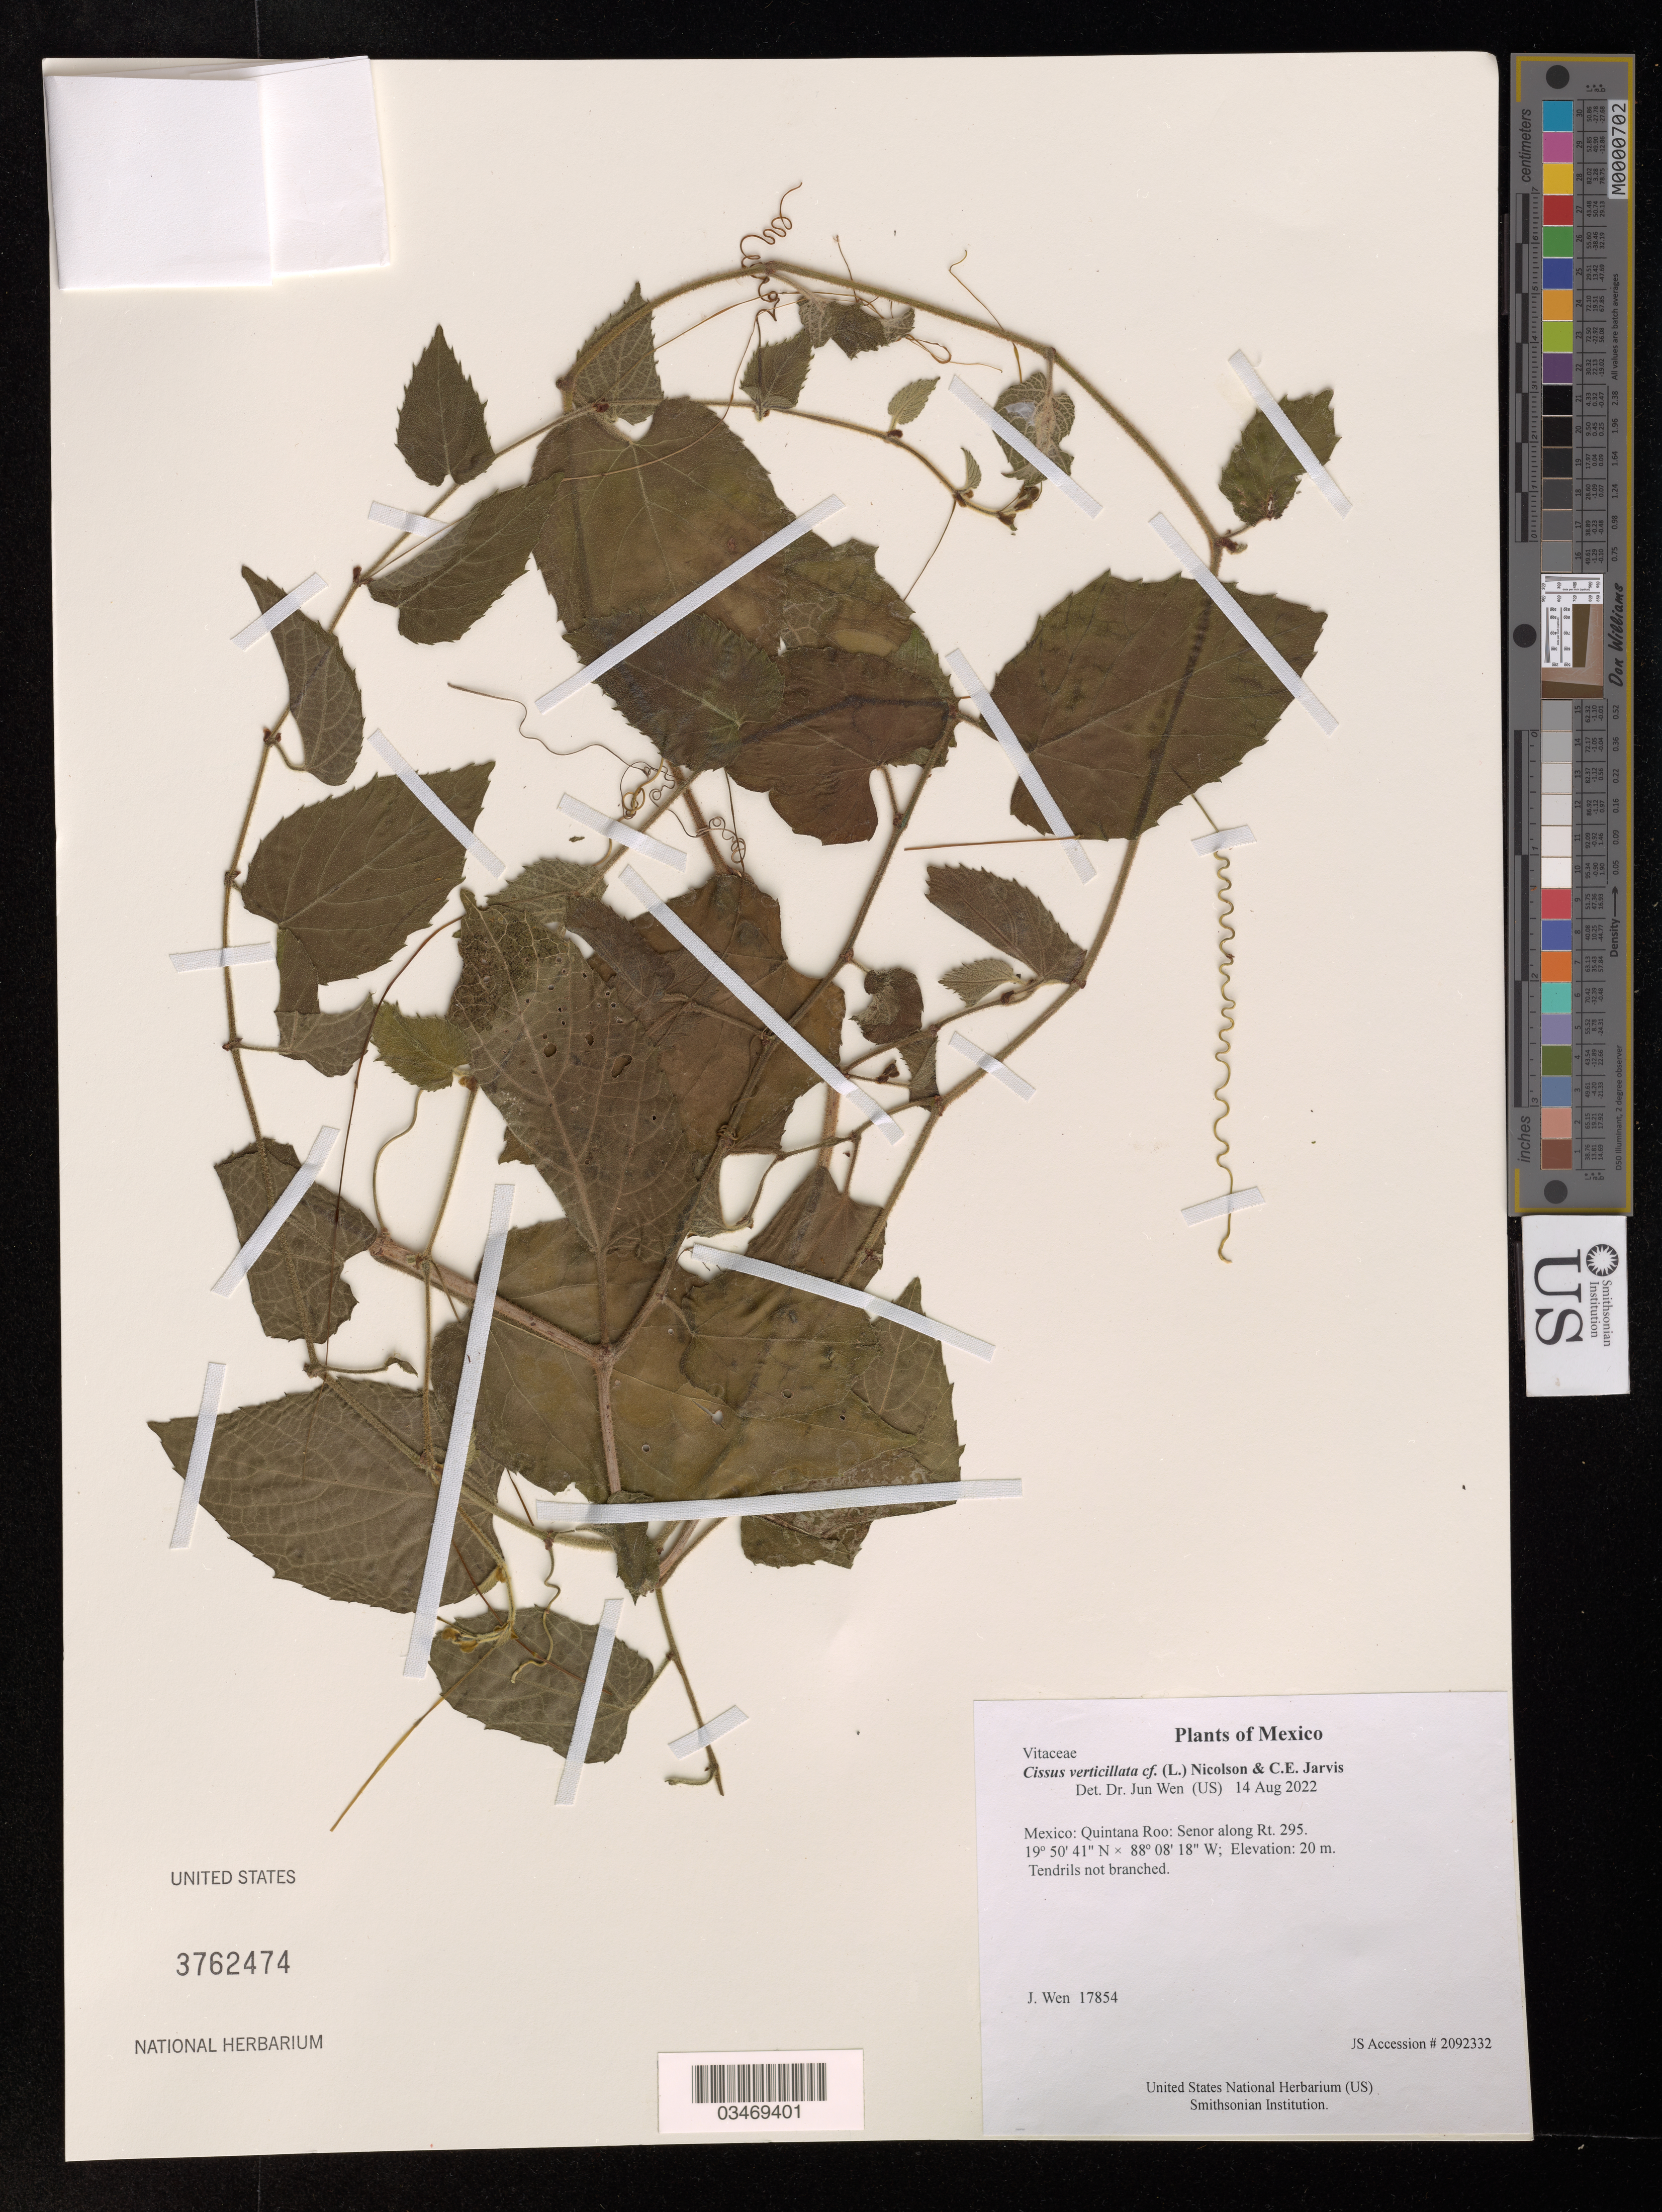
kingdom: Plantae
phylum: Tracheophyta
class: Magnoliopsida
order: Vitales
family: Vitaceae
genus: Cissus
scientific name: Cissus verticillata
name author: (L.) Nicolson & C.E. Jarvis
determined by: Wen, Jun, (BOT), Smithsonian Institution - National Museum of Natural History (UNITED STATES)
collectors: J. Wen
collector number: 17854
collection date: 2022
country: Mexico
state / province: Quintana Roo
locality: Senor along Rt. 295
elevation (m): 20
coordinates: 19 50 41 N, 88 8 18 W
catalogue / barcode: US 3762474